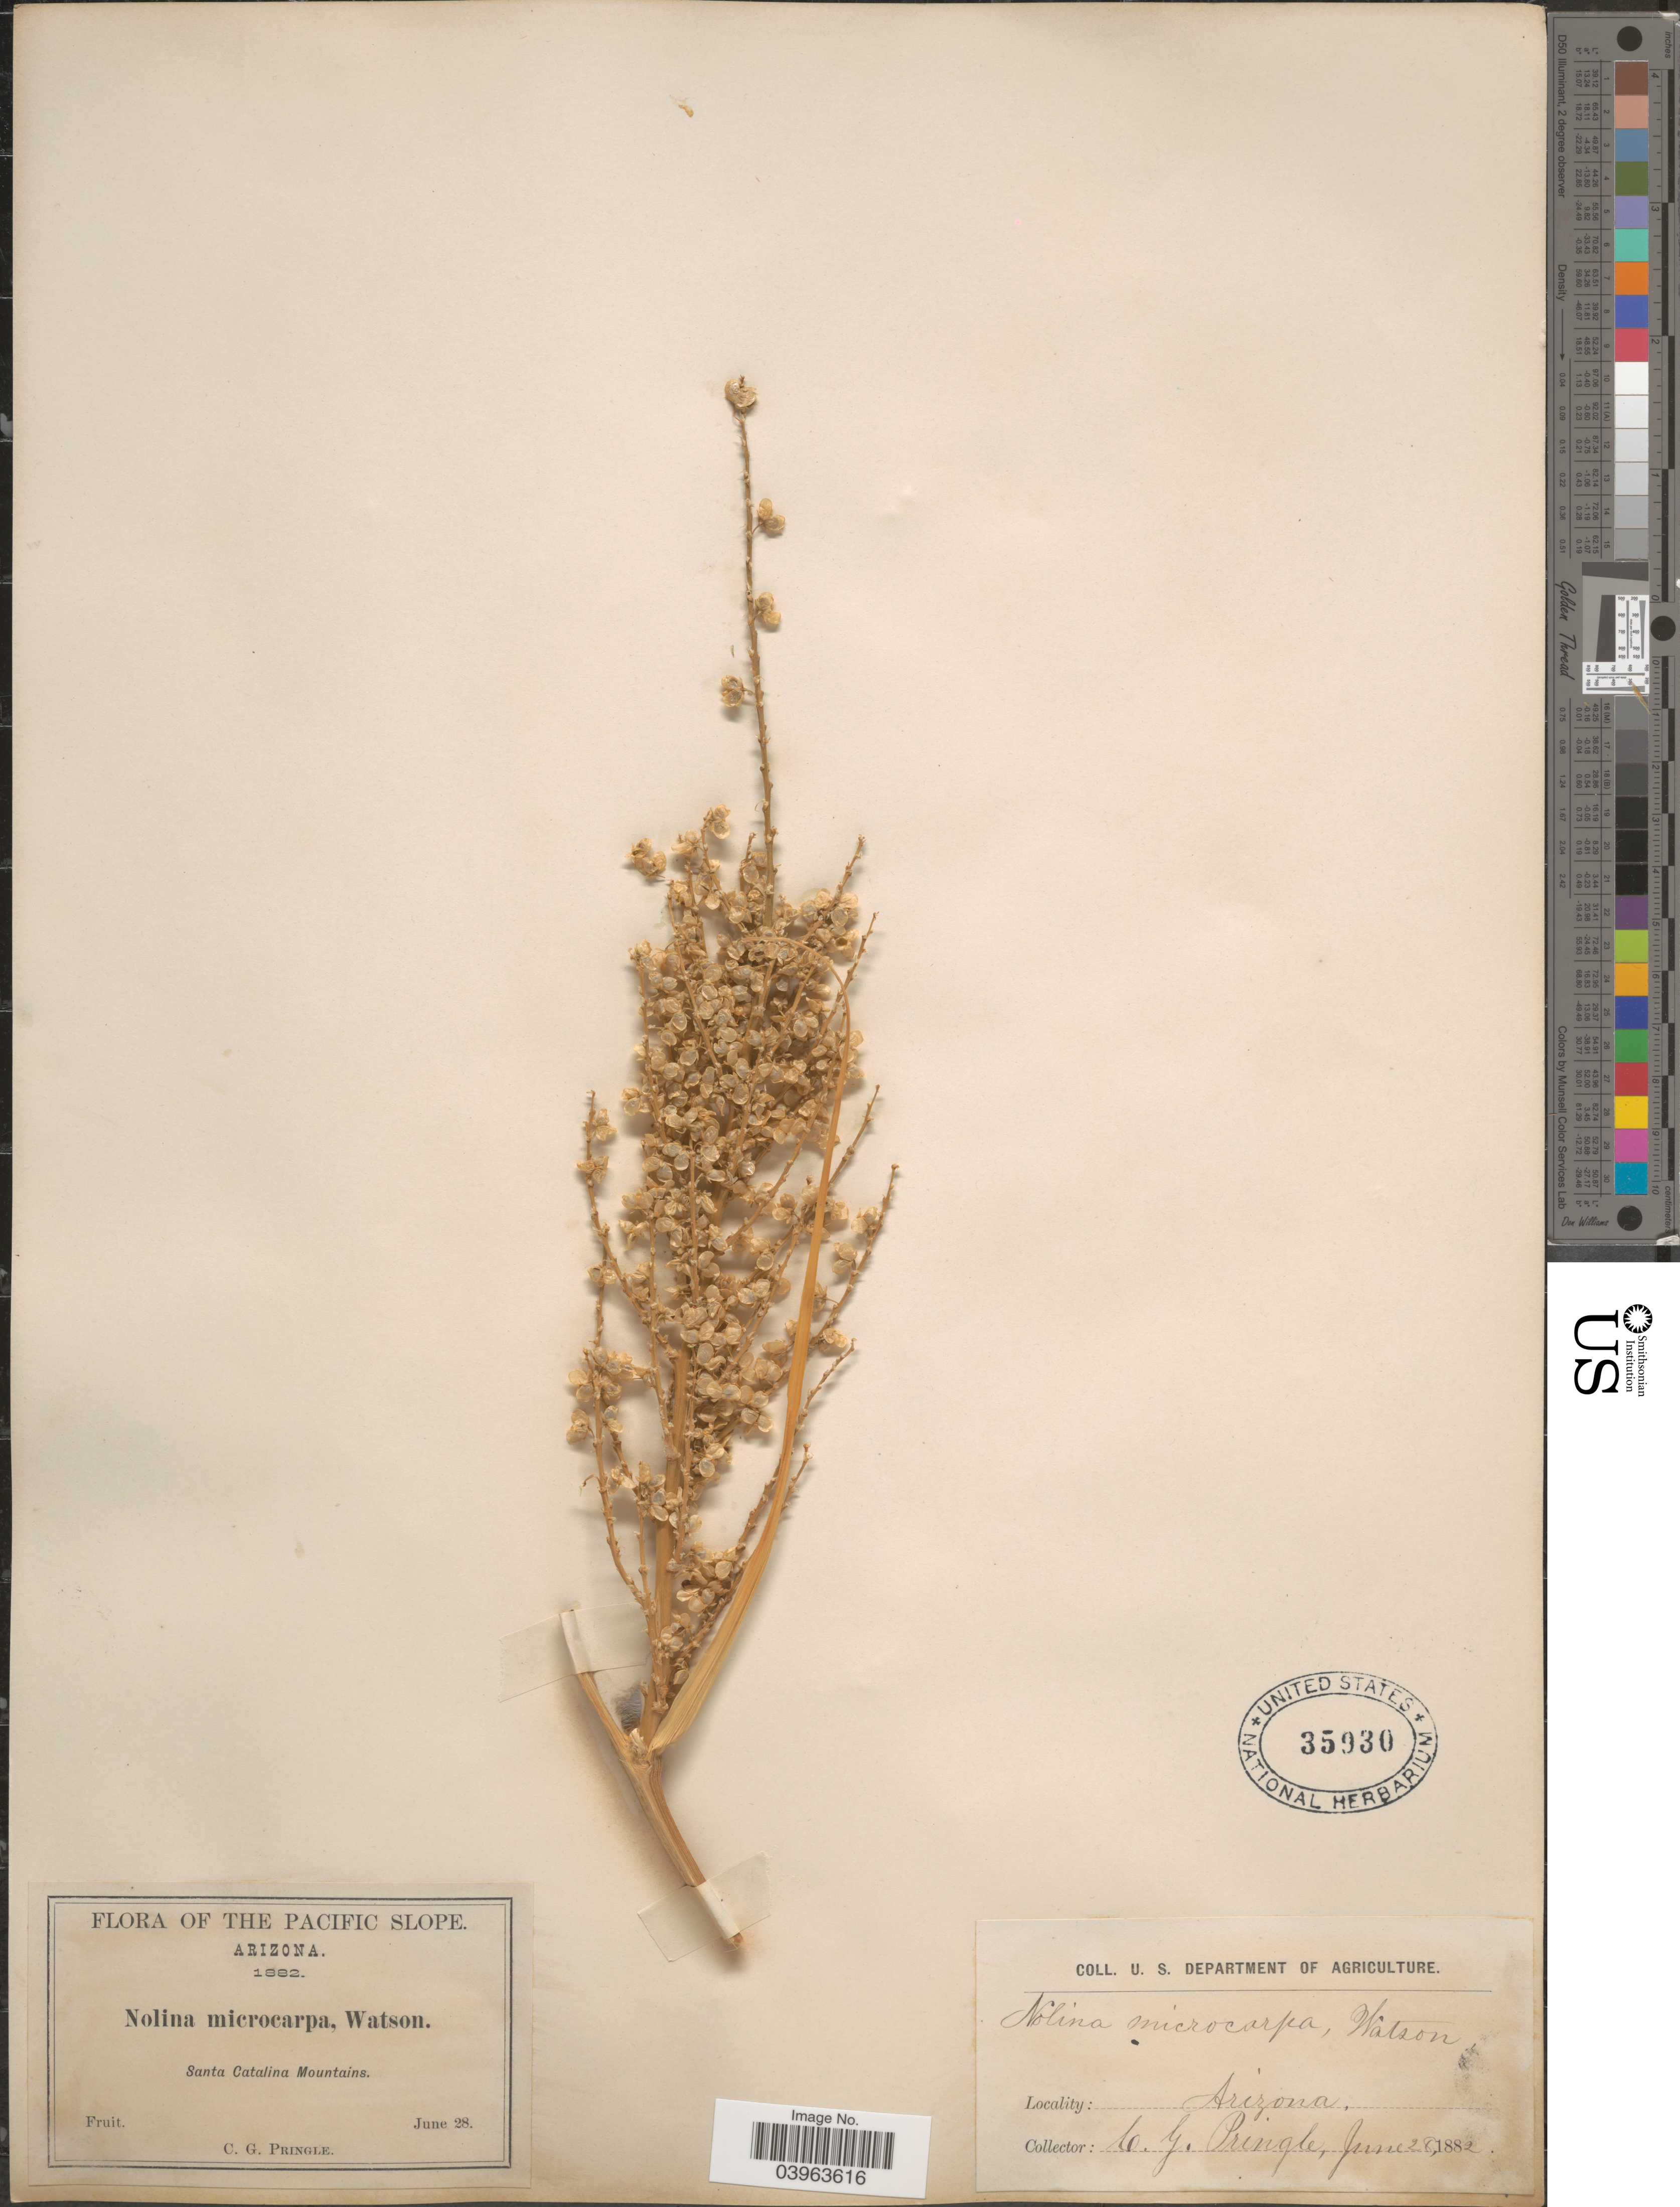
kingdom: Plantae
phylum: Tracheophyta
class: Liliopsida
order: Asparagales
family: Asparagaceae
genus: Nolina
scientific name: Nolina microcarpa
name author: S. Watson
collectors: C. G. Pringle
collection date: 1882-06-28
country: United States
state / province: Arizona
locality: The Pacific Slope. Santa Catalina.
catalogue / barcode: US 35930